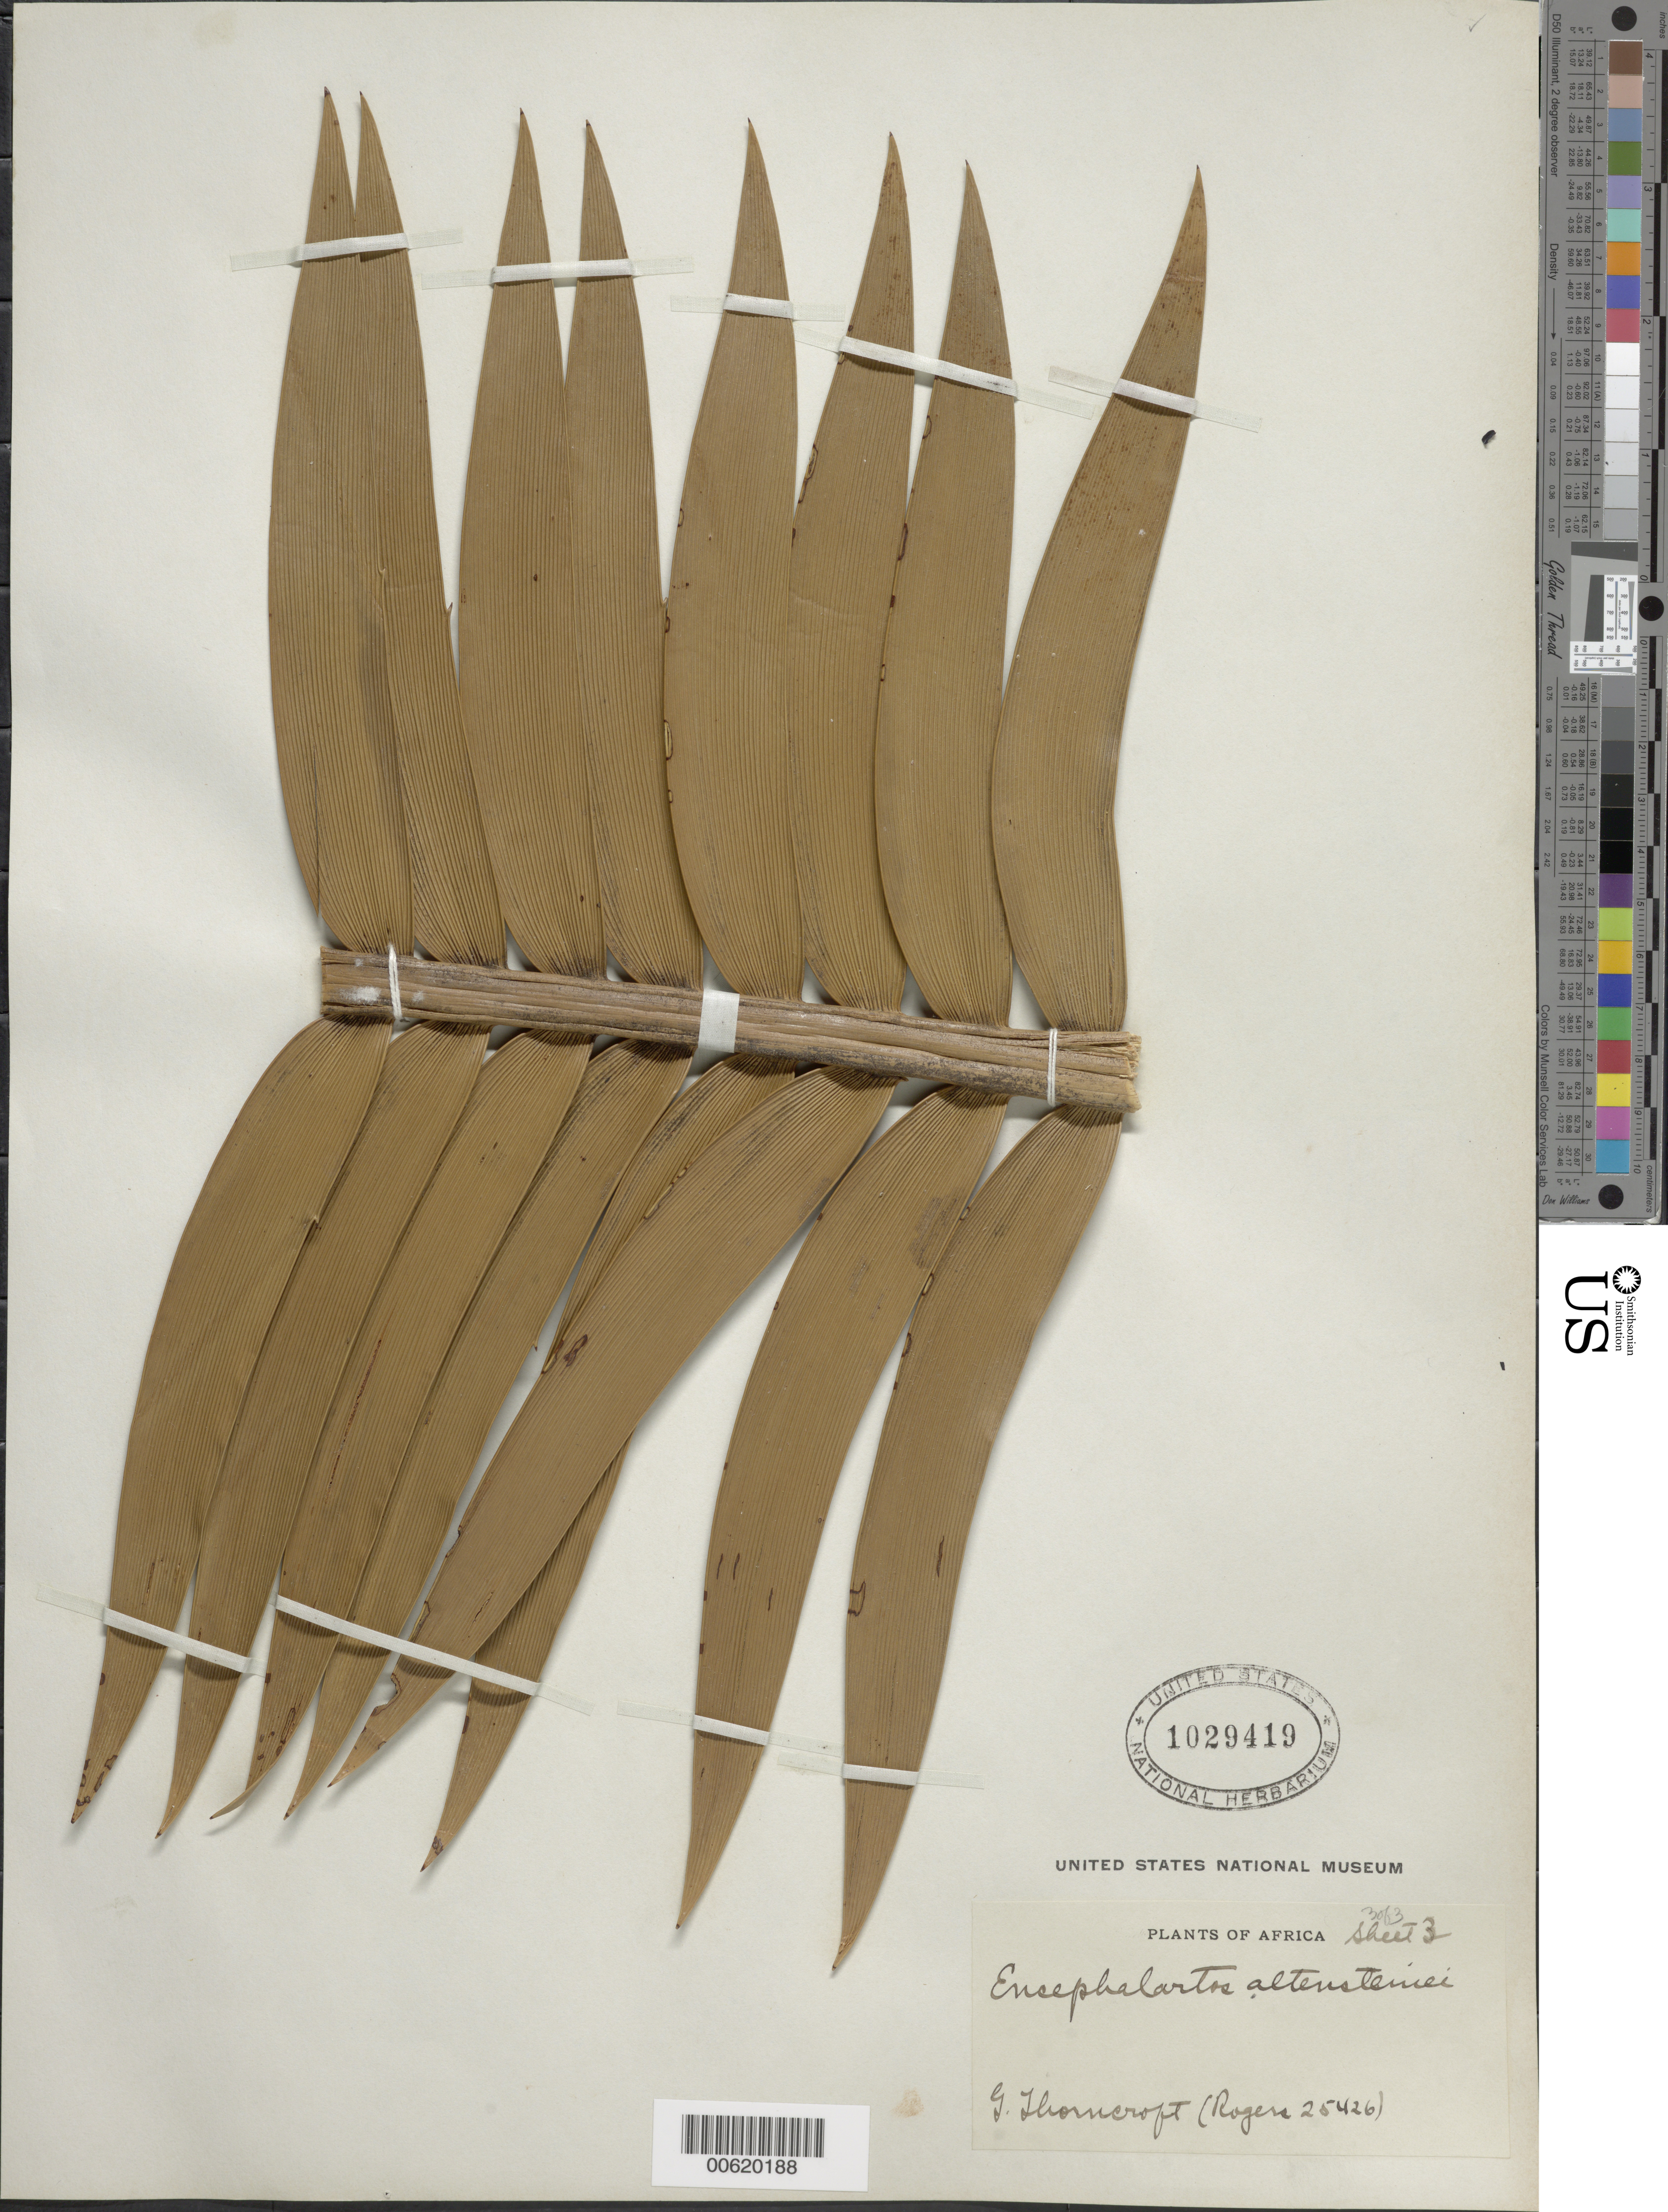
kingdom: Plantae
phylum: Tracheophyta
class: Cycadopsida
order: Cycadales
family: Zamiaceae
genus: Encephalartos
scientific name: Encephalartos altensteinii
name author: Lehm.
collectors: G. Thorncroft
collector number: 28426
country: South Africa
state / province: Mpumalanga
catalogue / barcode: US 1029419